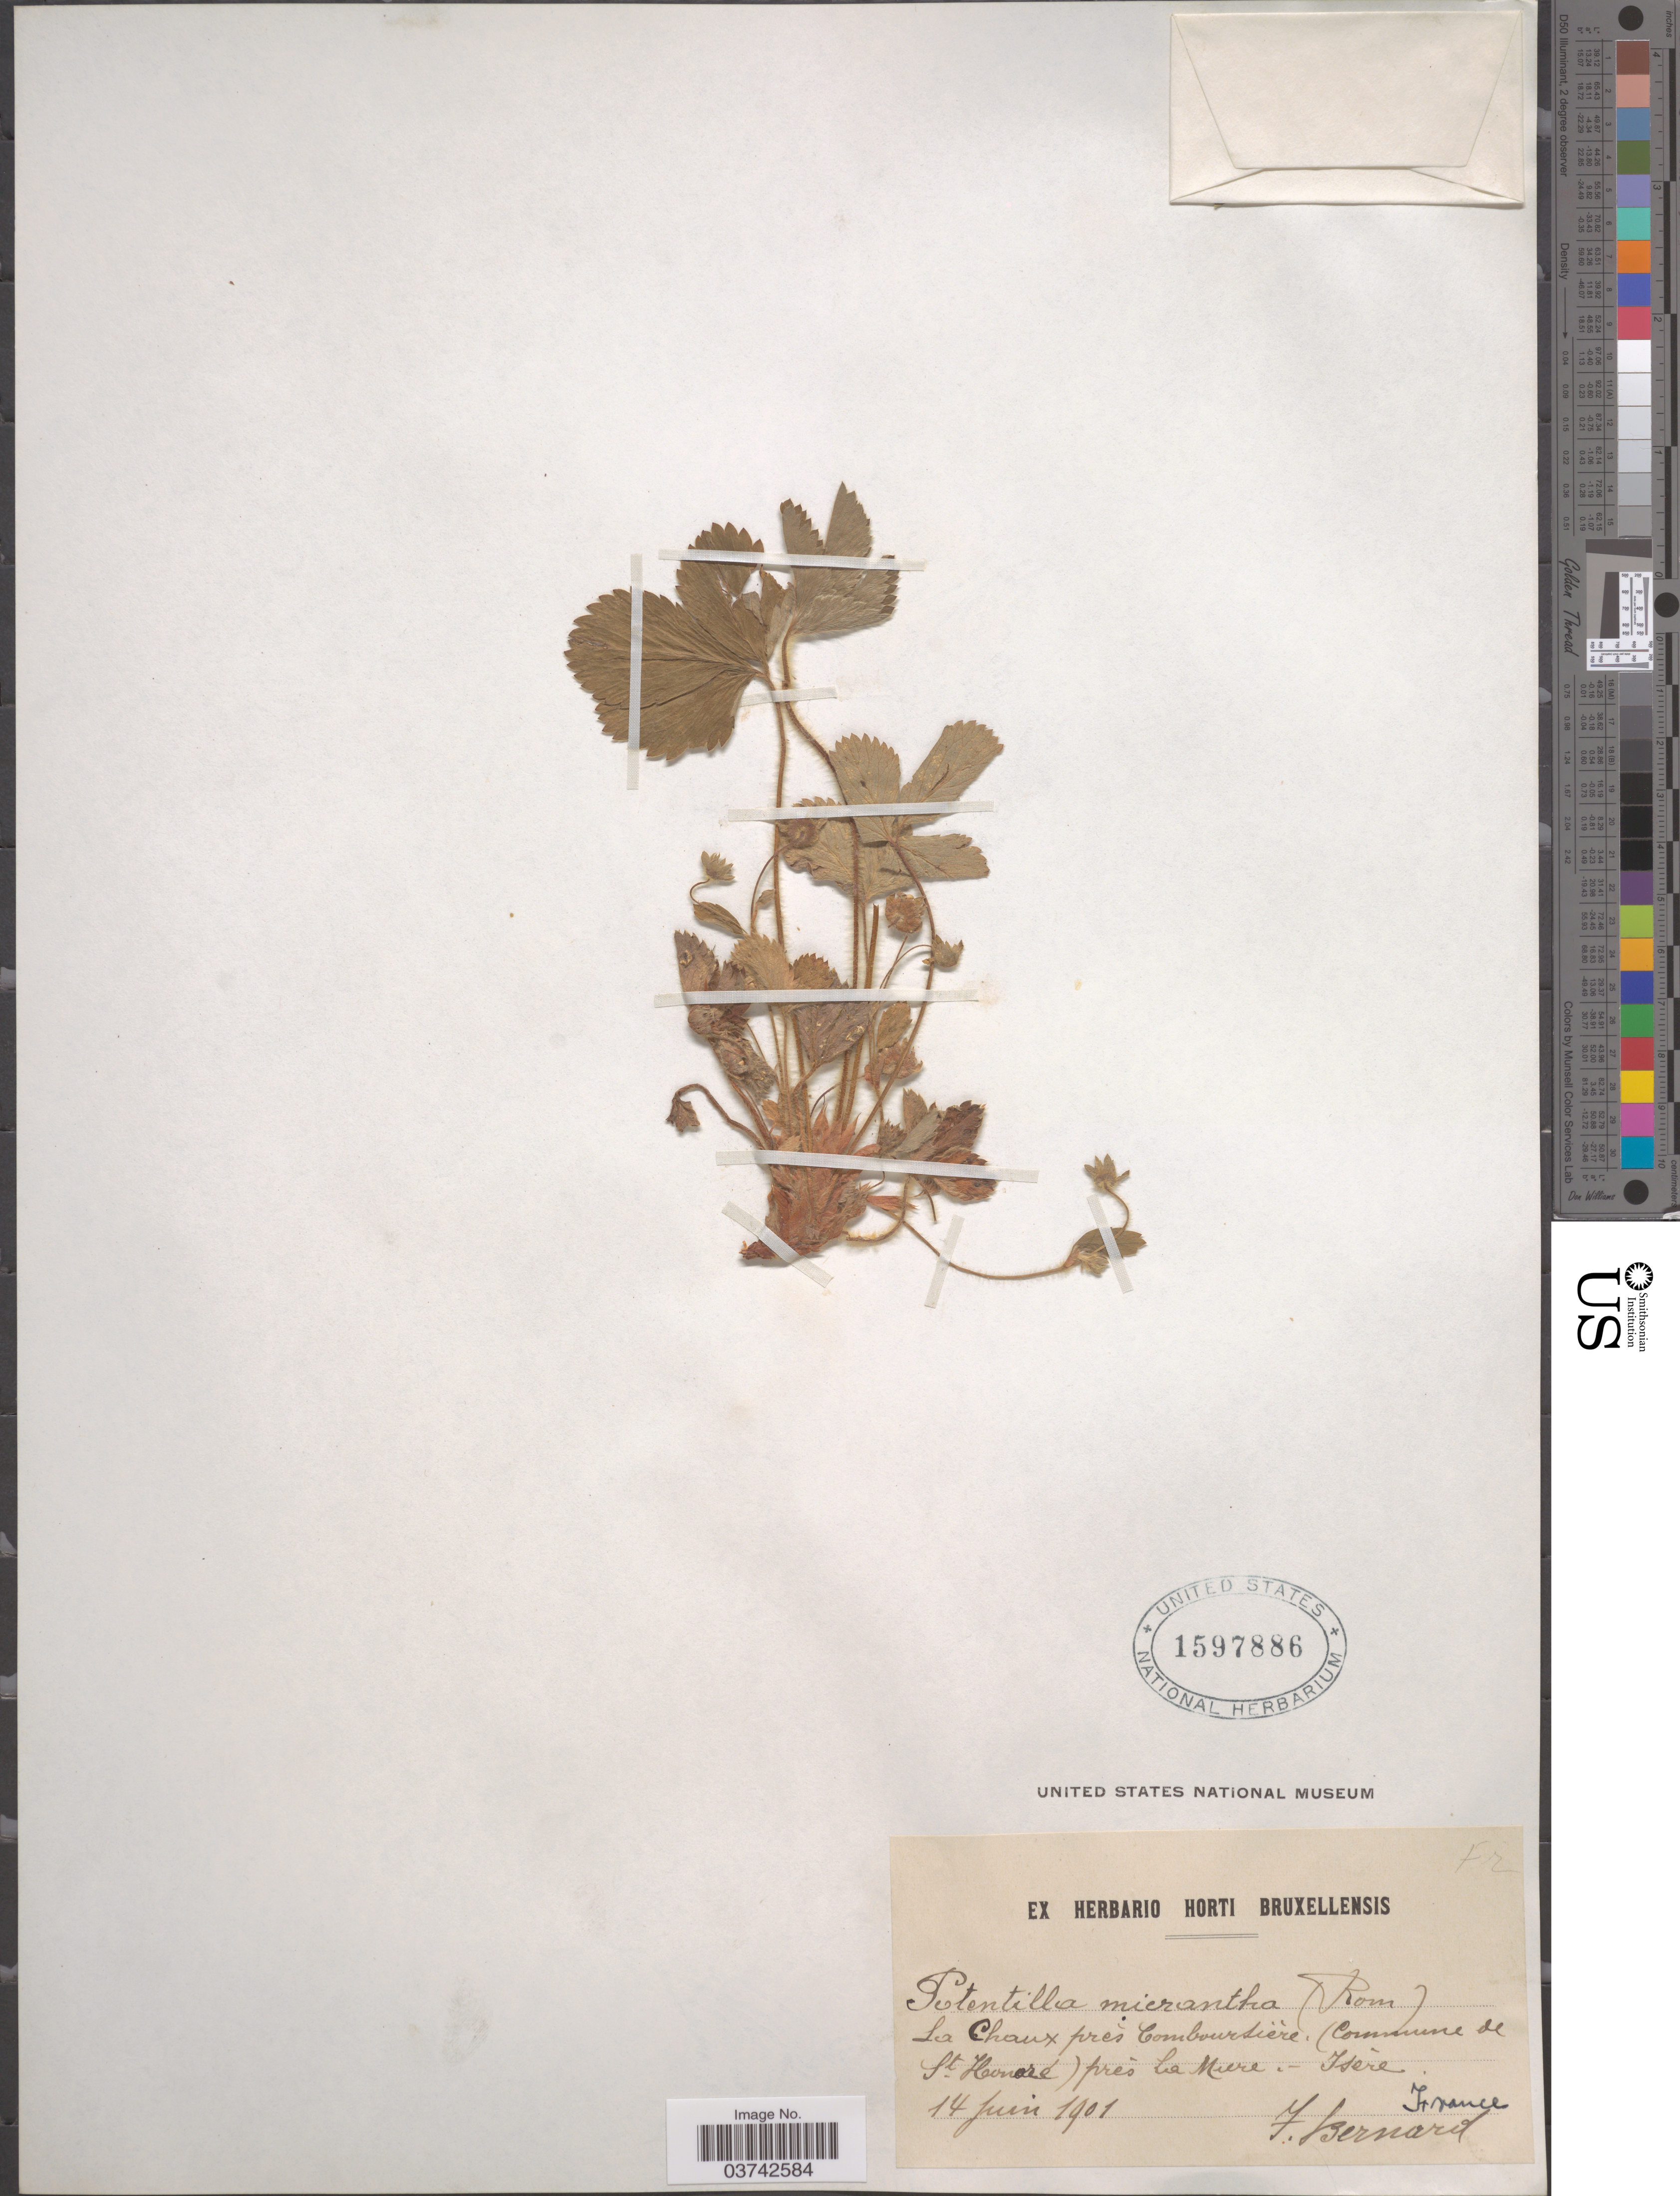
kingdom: Plantae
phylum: Tracheophyta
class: Magnoliopsida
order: Rosales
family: Rosaceae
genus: Potentilla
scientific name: Potentilla micrantha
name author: Ramond ex DC.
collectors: F. Bernard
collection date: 1901-06-14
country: France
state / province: Auvergne-Rhône-Alpes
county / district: Isère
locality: La Chaux près Comboursière (Commune de St Honoré) près La Mure-Isère.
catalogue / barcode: US 1597886